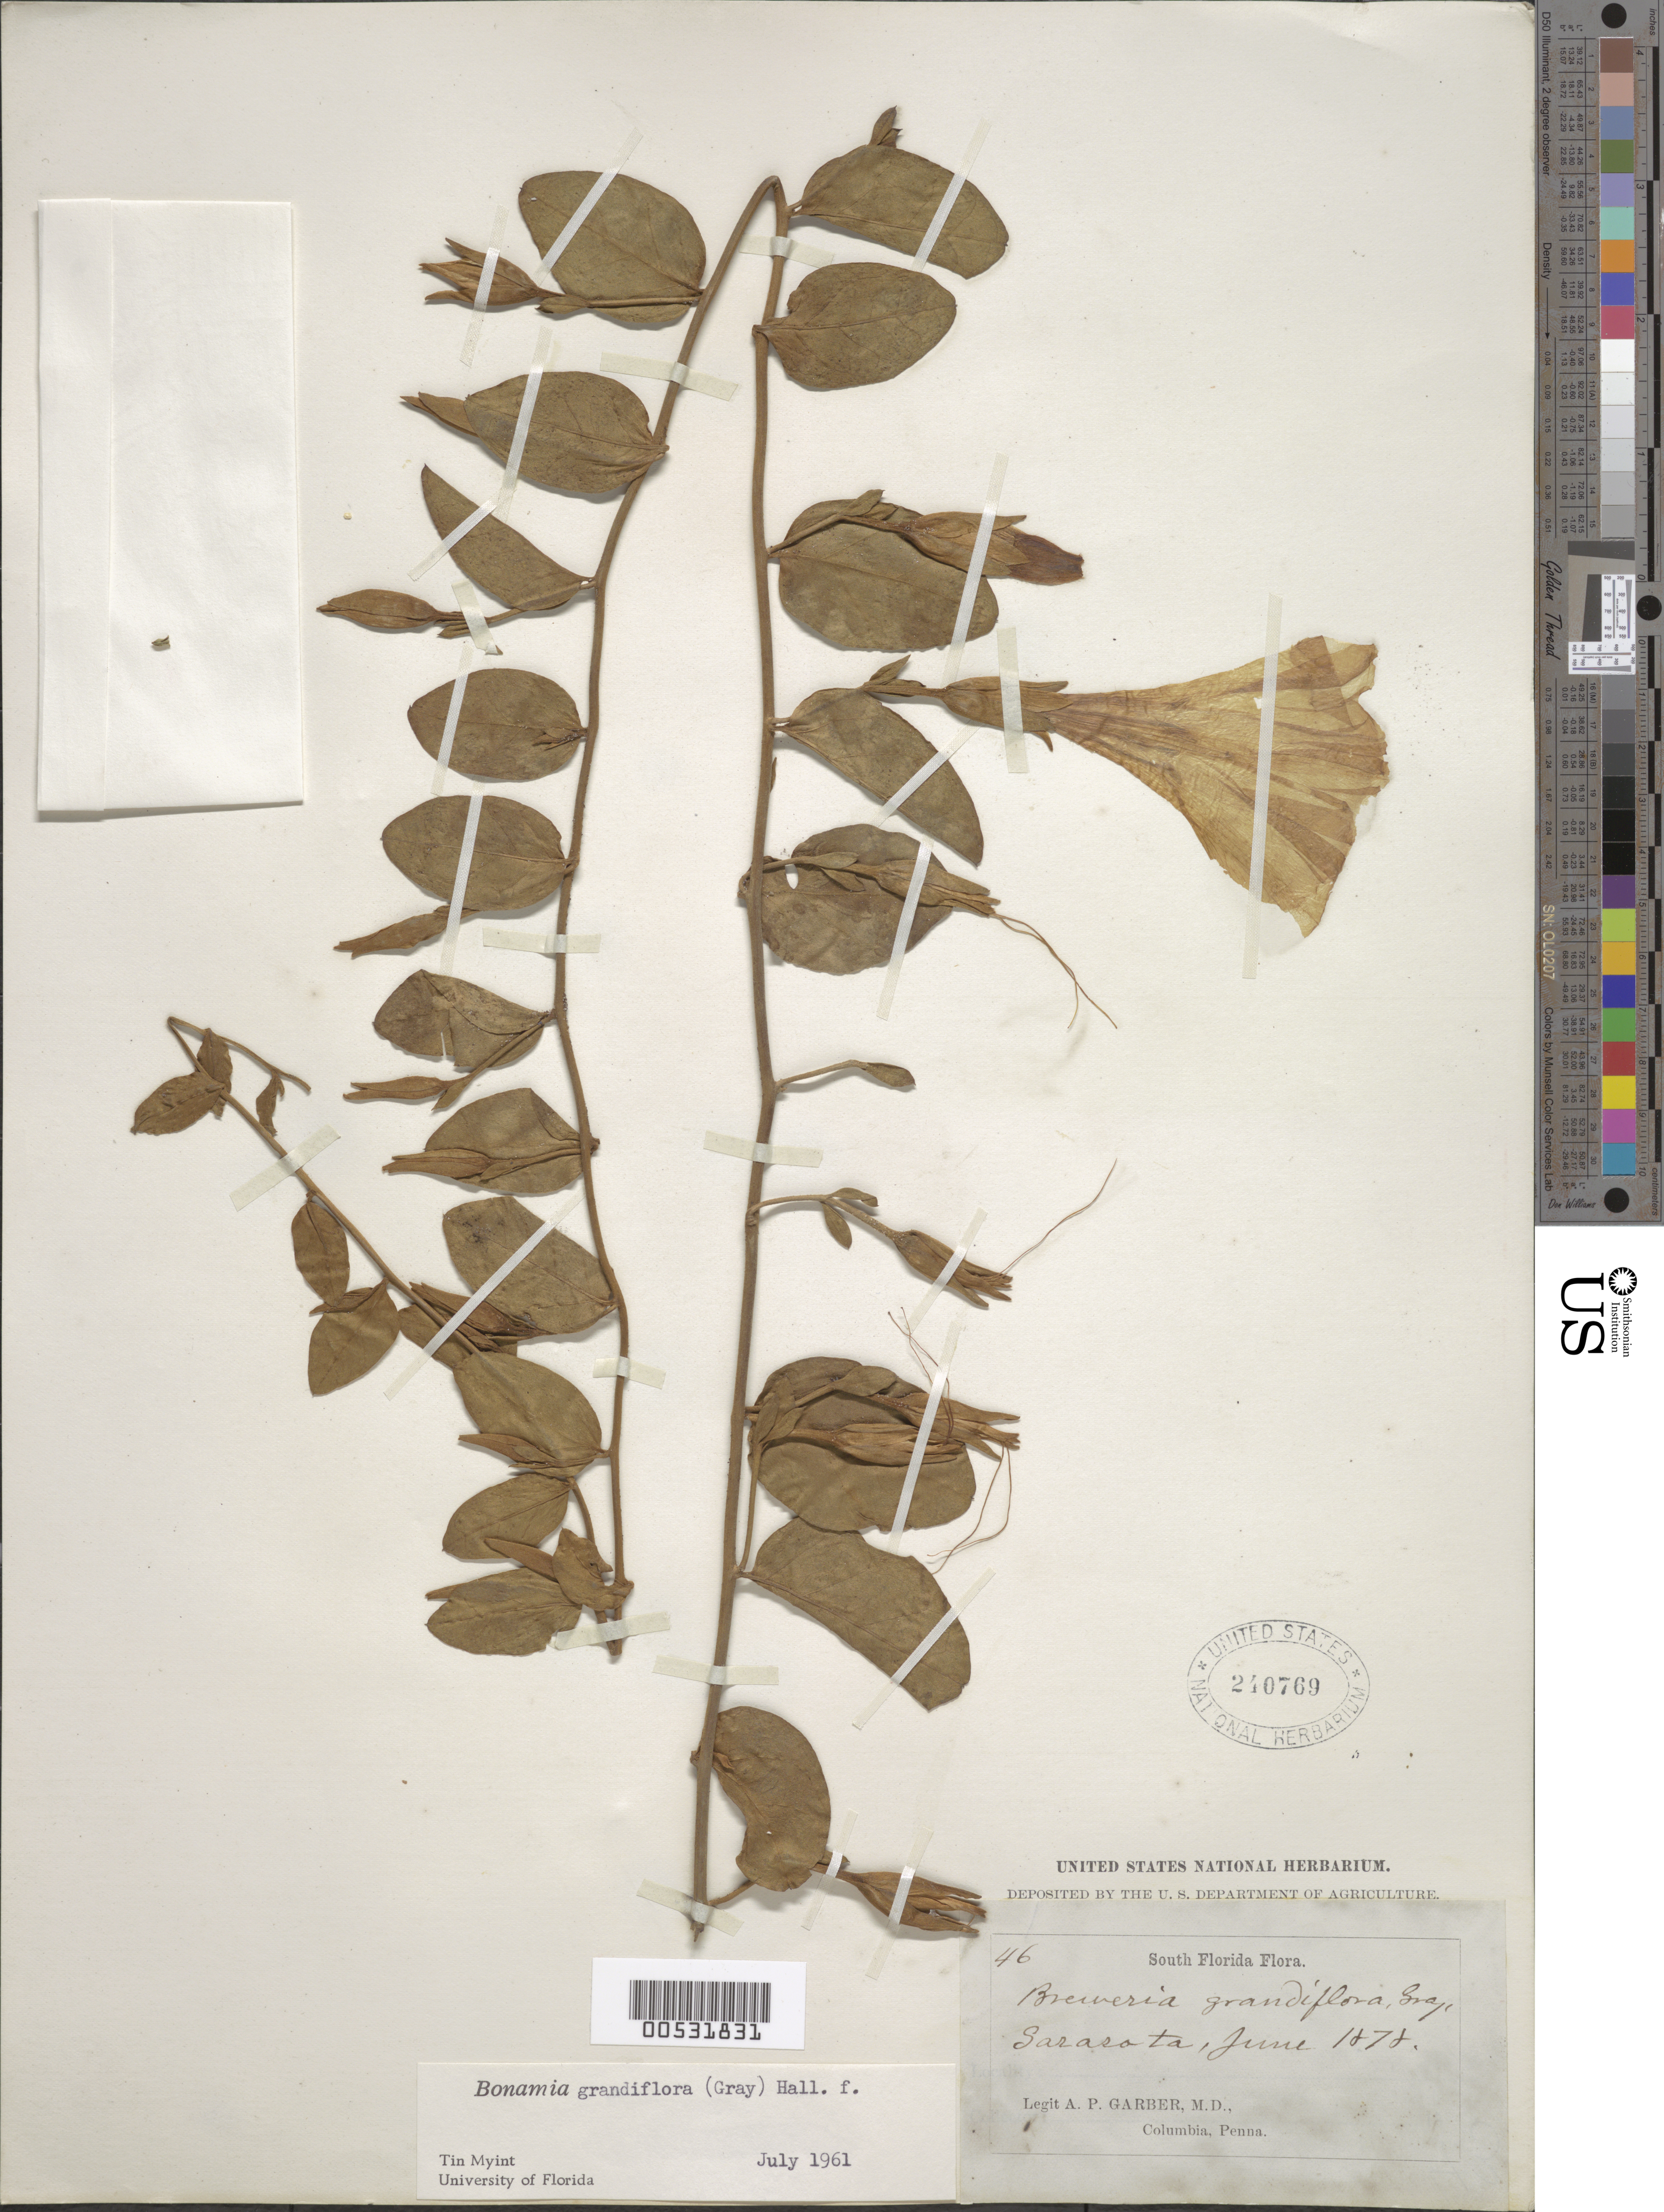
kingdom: Plantae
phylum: Tracheophyta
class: Magnoliopsida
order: Solanales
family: Convolvulaceae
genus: Bonamia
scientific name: Bonamia grandiflora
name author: (A. Gray) Hallier f.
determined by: Myint, Tin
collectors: A. P. Garber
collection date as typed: Jun 1878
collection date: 1878-06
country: United States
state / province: Florida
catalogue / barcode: US 240769